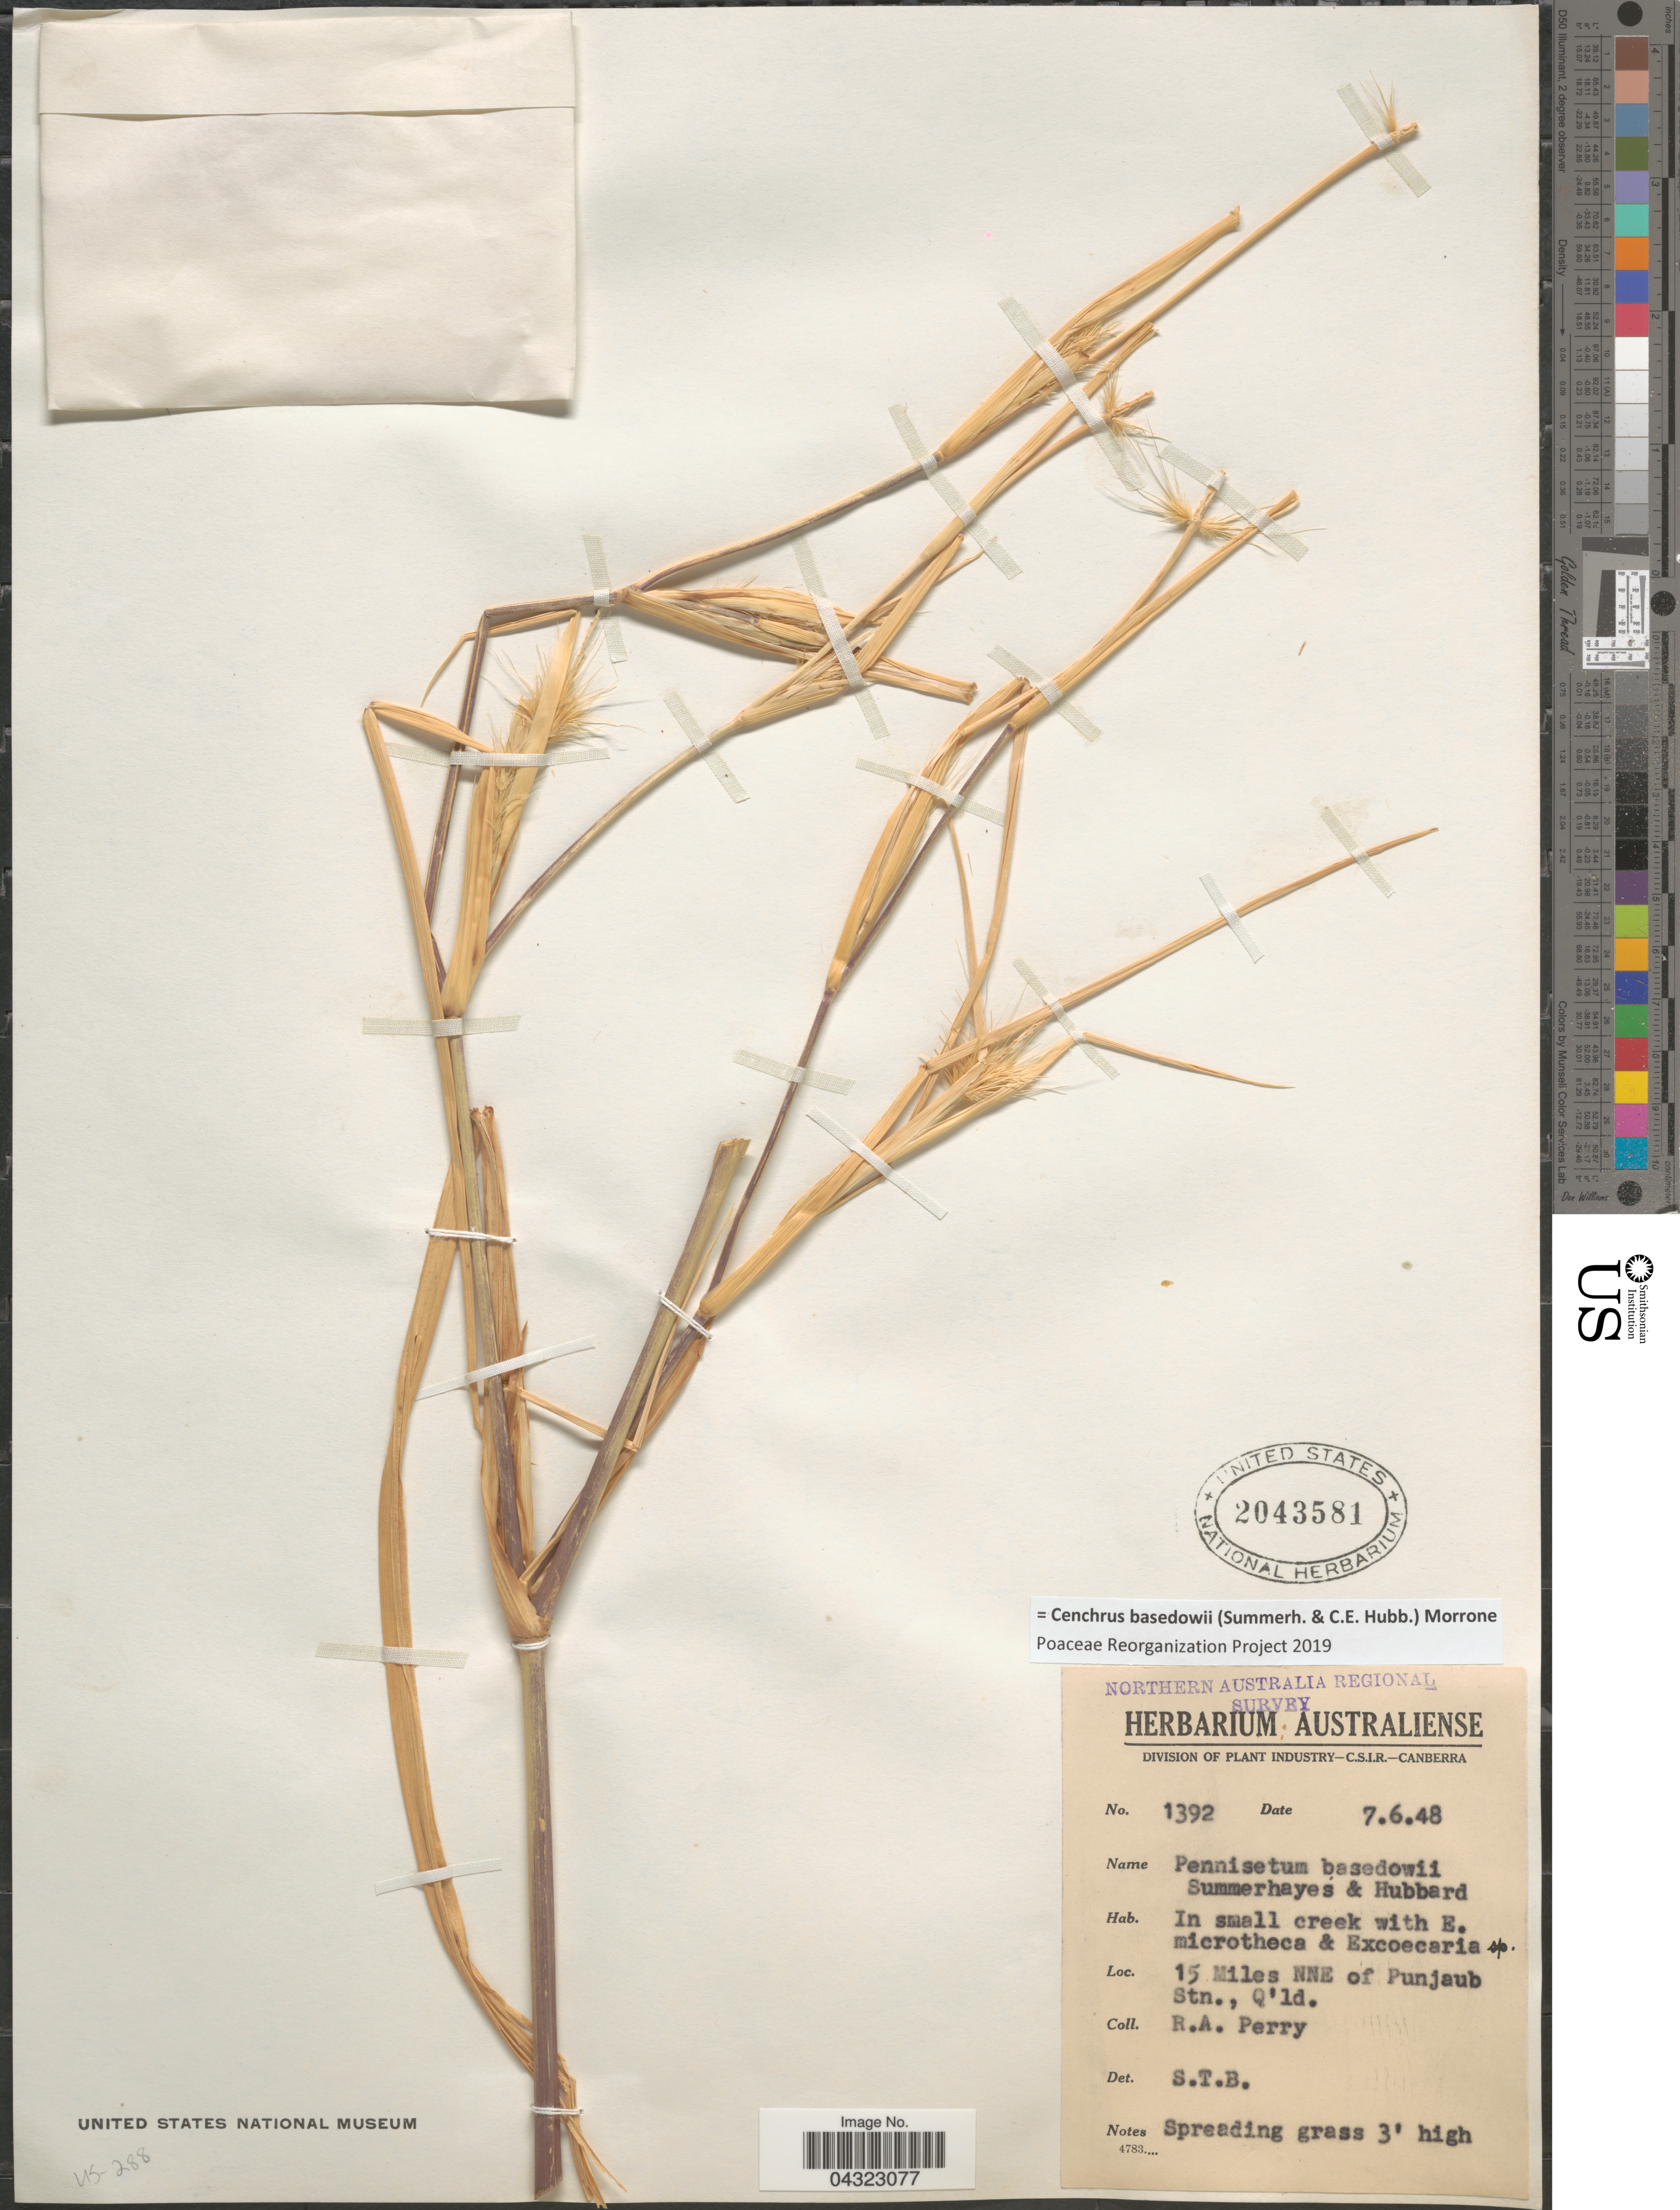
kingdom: Plantae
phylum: Tracheophyta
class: Liliopsida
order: Poales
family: Poaceae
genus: Cenchrus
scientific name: Cenchrus basedowii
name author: (Summerh. & C. E. Hubb.) Morrone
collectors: Perry, R. A.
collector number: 1392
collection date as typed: Transcribed d/m/y: 7/6/48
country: Australia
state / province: Queensland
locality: Northern Australia Regional Survey. In small creek. 15 miles NNE of Punjaub Stn.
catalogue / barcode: US 2043581